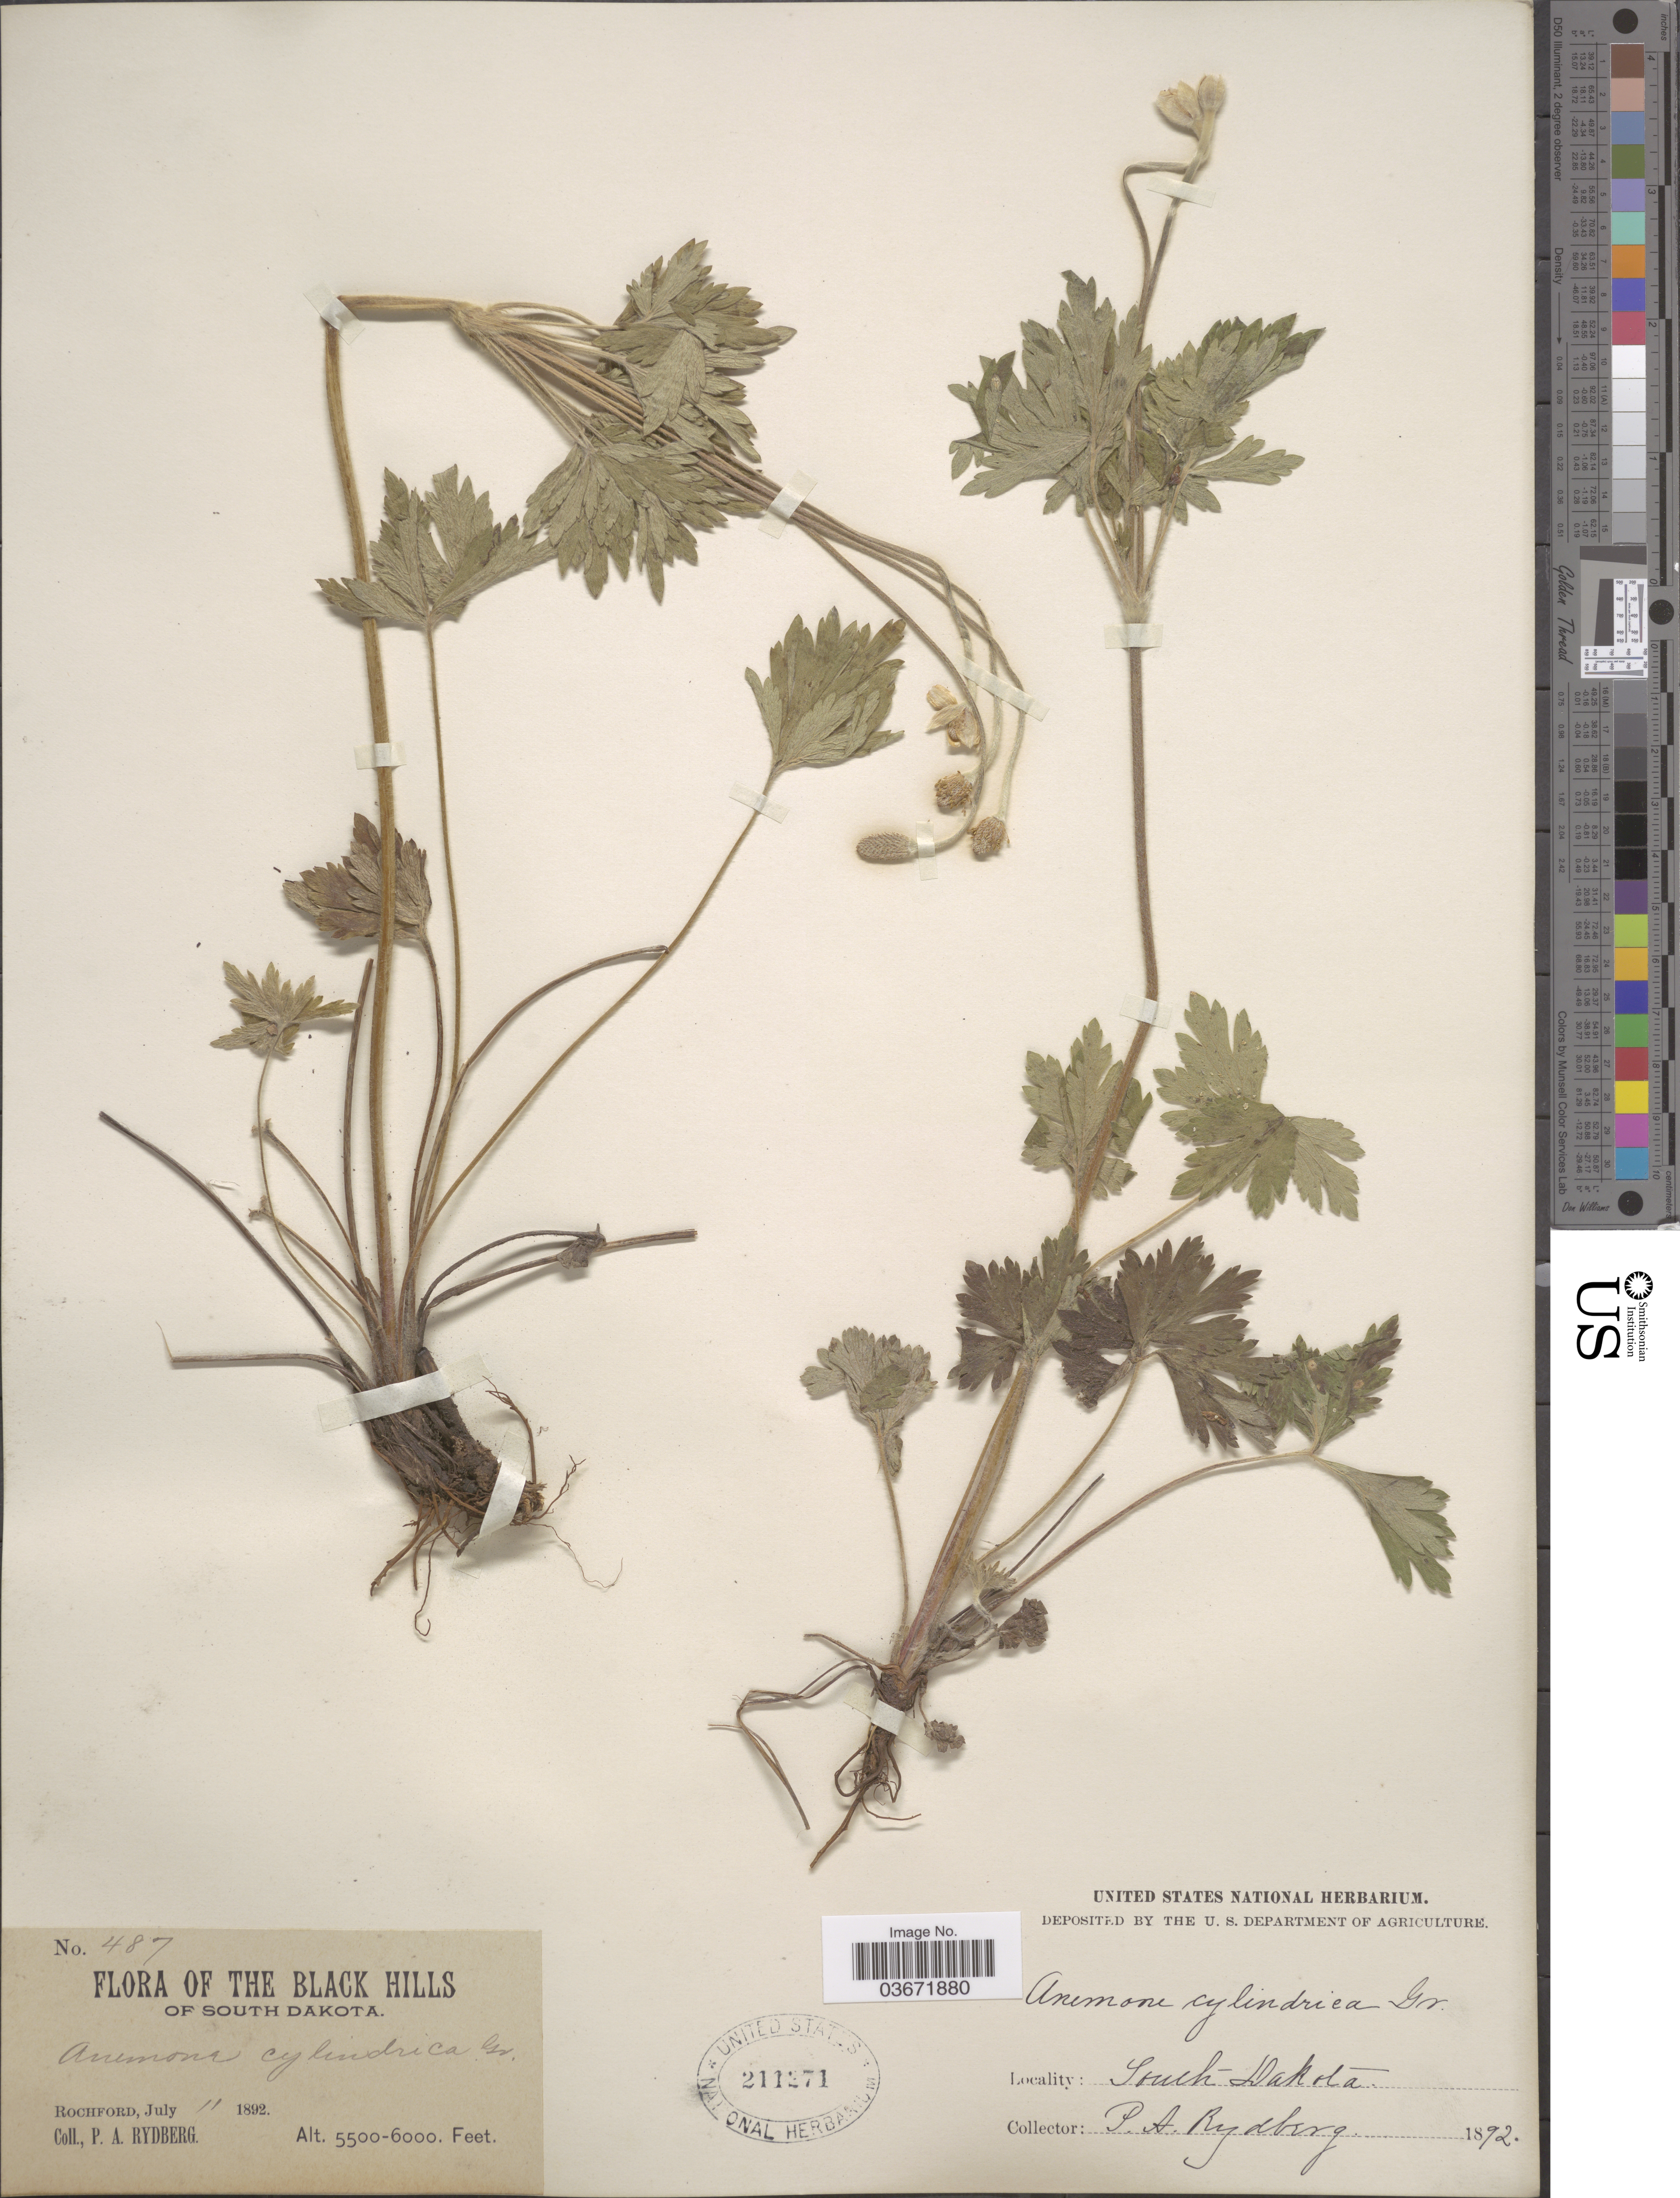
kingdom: Plantae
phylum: Tracheophyta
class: Magnoliopsida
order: Ranunculales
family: Ranunculaceae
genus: Anemone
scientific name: Anemone cylindrica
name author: A. Gray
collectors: P. A. Rydberg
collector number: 487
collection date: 1892-07-11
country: United States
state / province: South Dakota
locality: The Black Hills of South Dakota. Rochford.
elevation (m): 1676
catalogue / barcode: US 211271